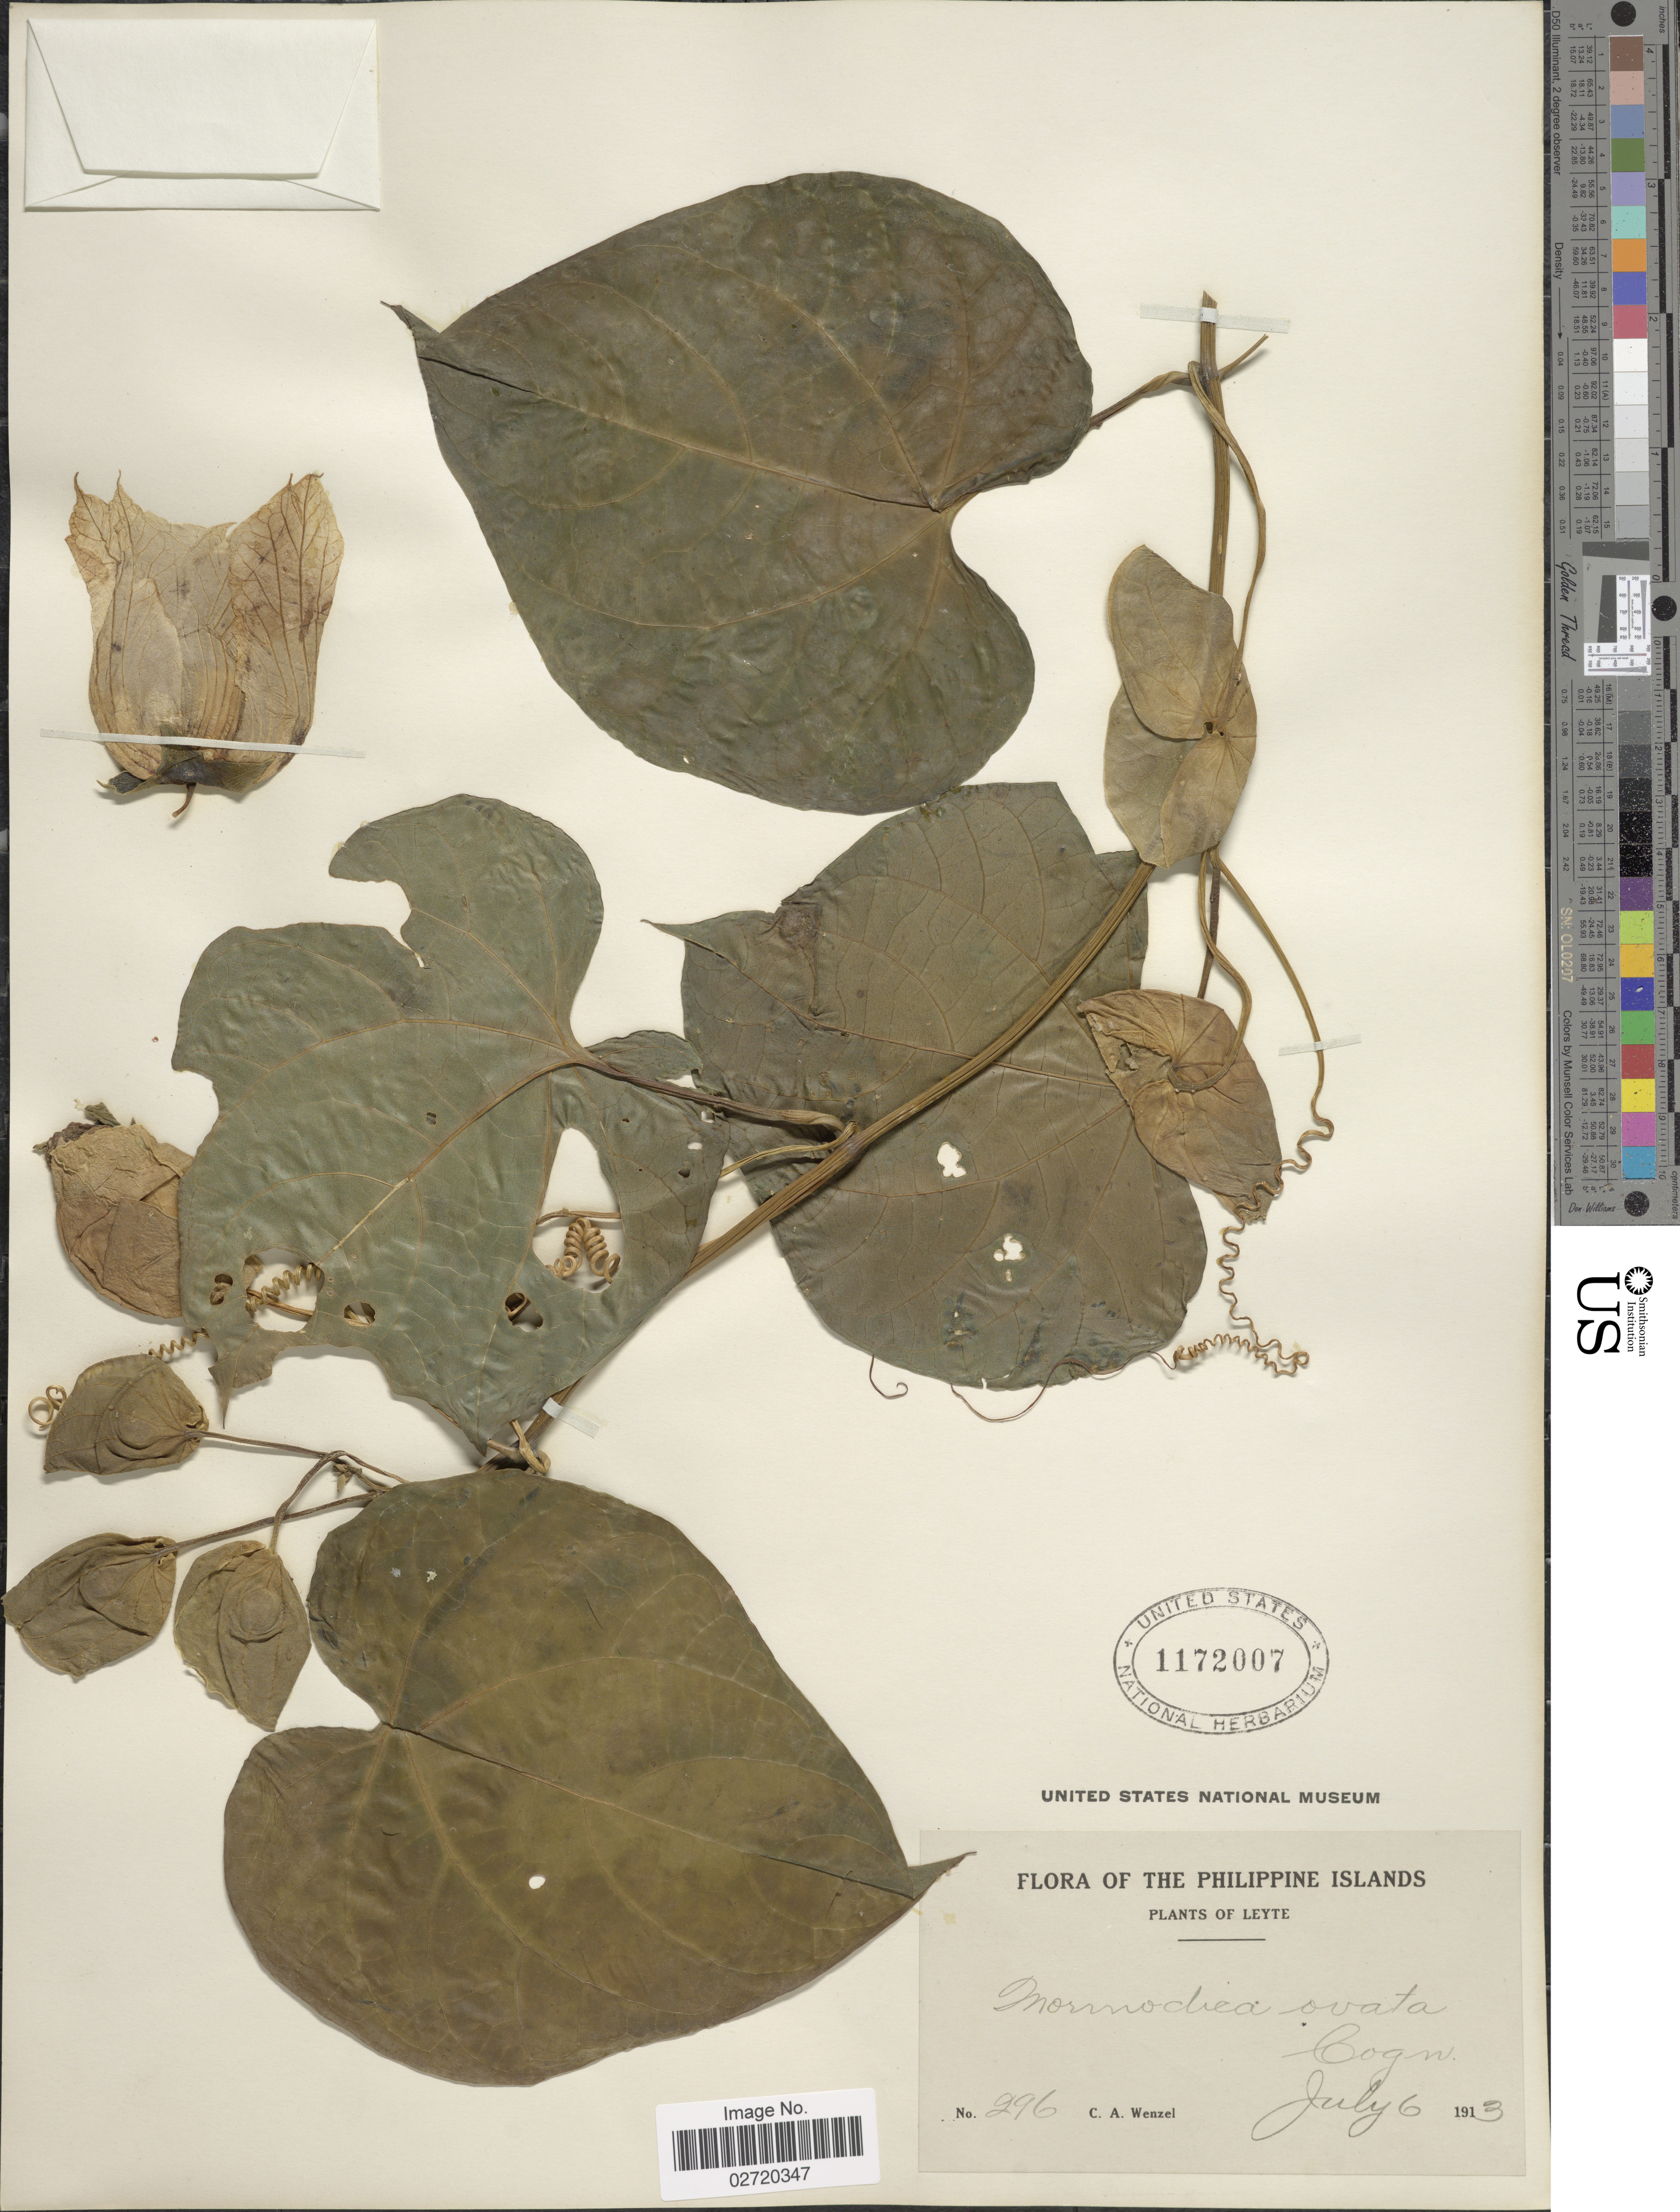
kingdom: Plantae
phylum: Tracheophyta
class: Magnoliopsida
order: Cucurbitales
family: Cucurbitaceae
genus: Momordica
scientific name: Momordica ovata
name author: Cogn.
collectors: C. Wenzel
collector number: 296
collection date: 1913-07-06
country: Philippines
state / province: Eastern Visayas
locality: Leyte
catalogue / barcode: US 1172007